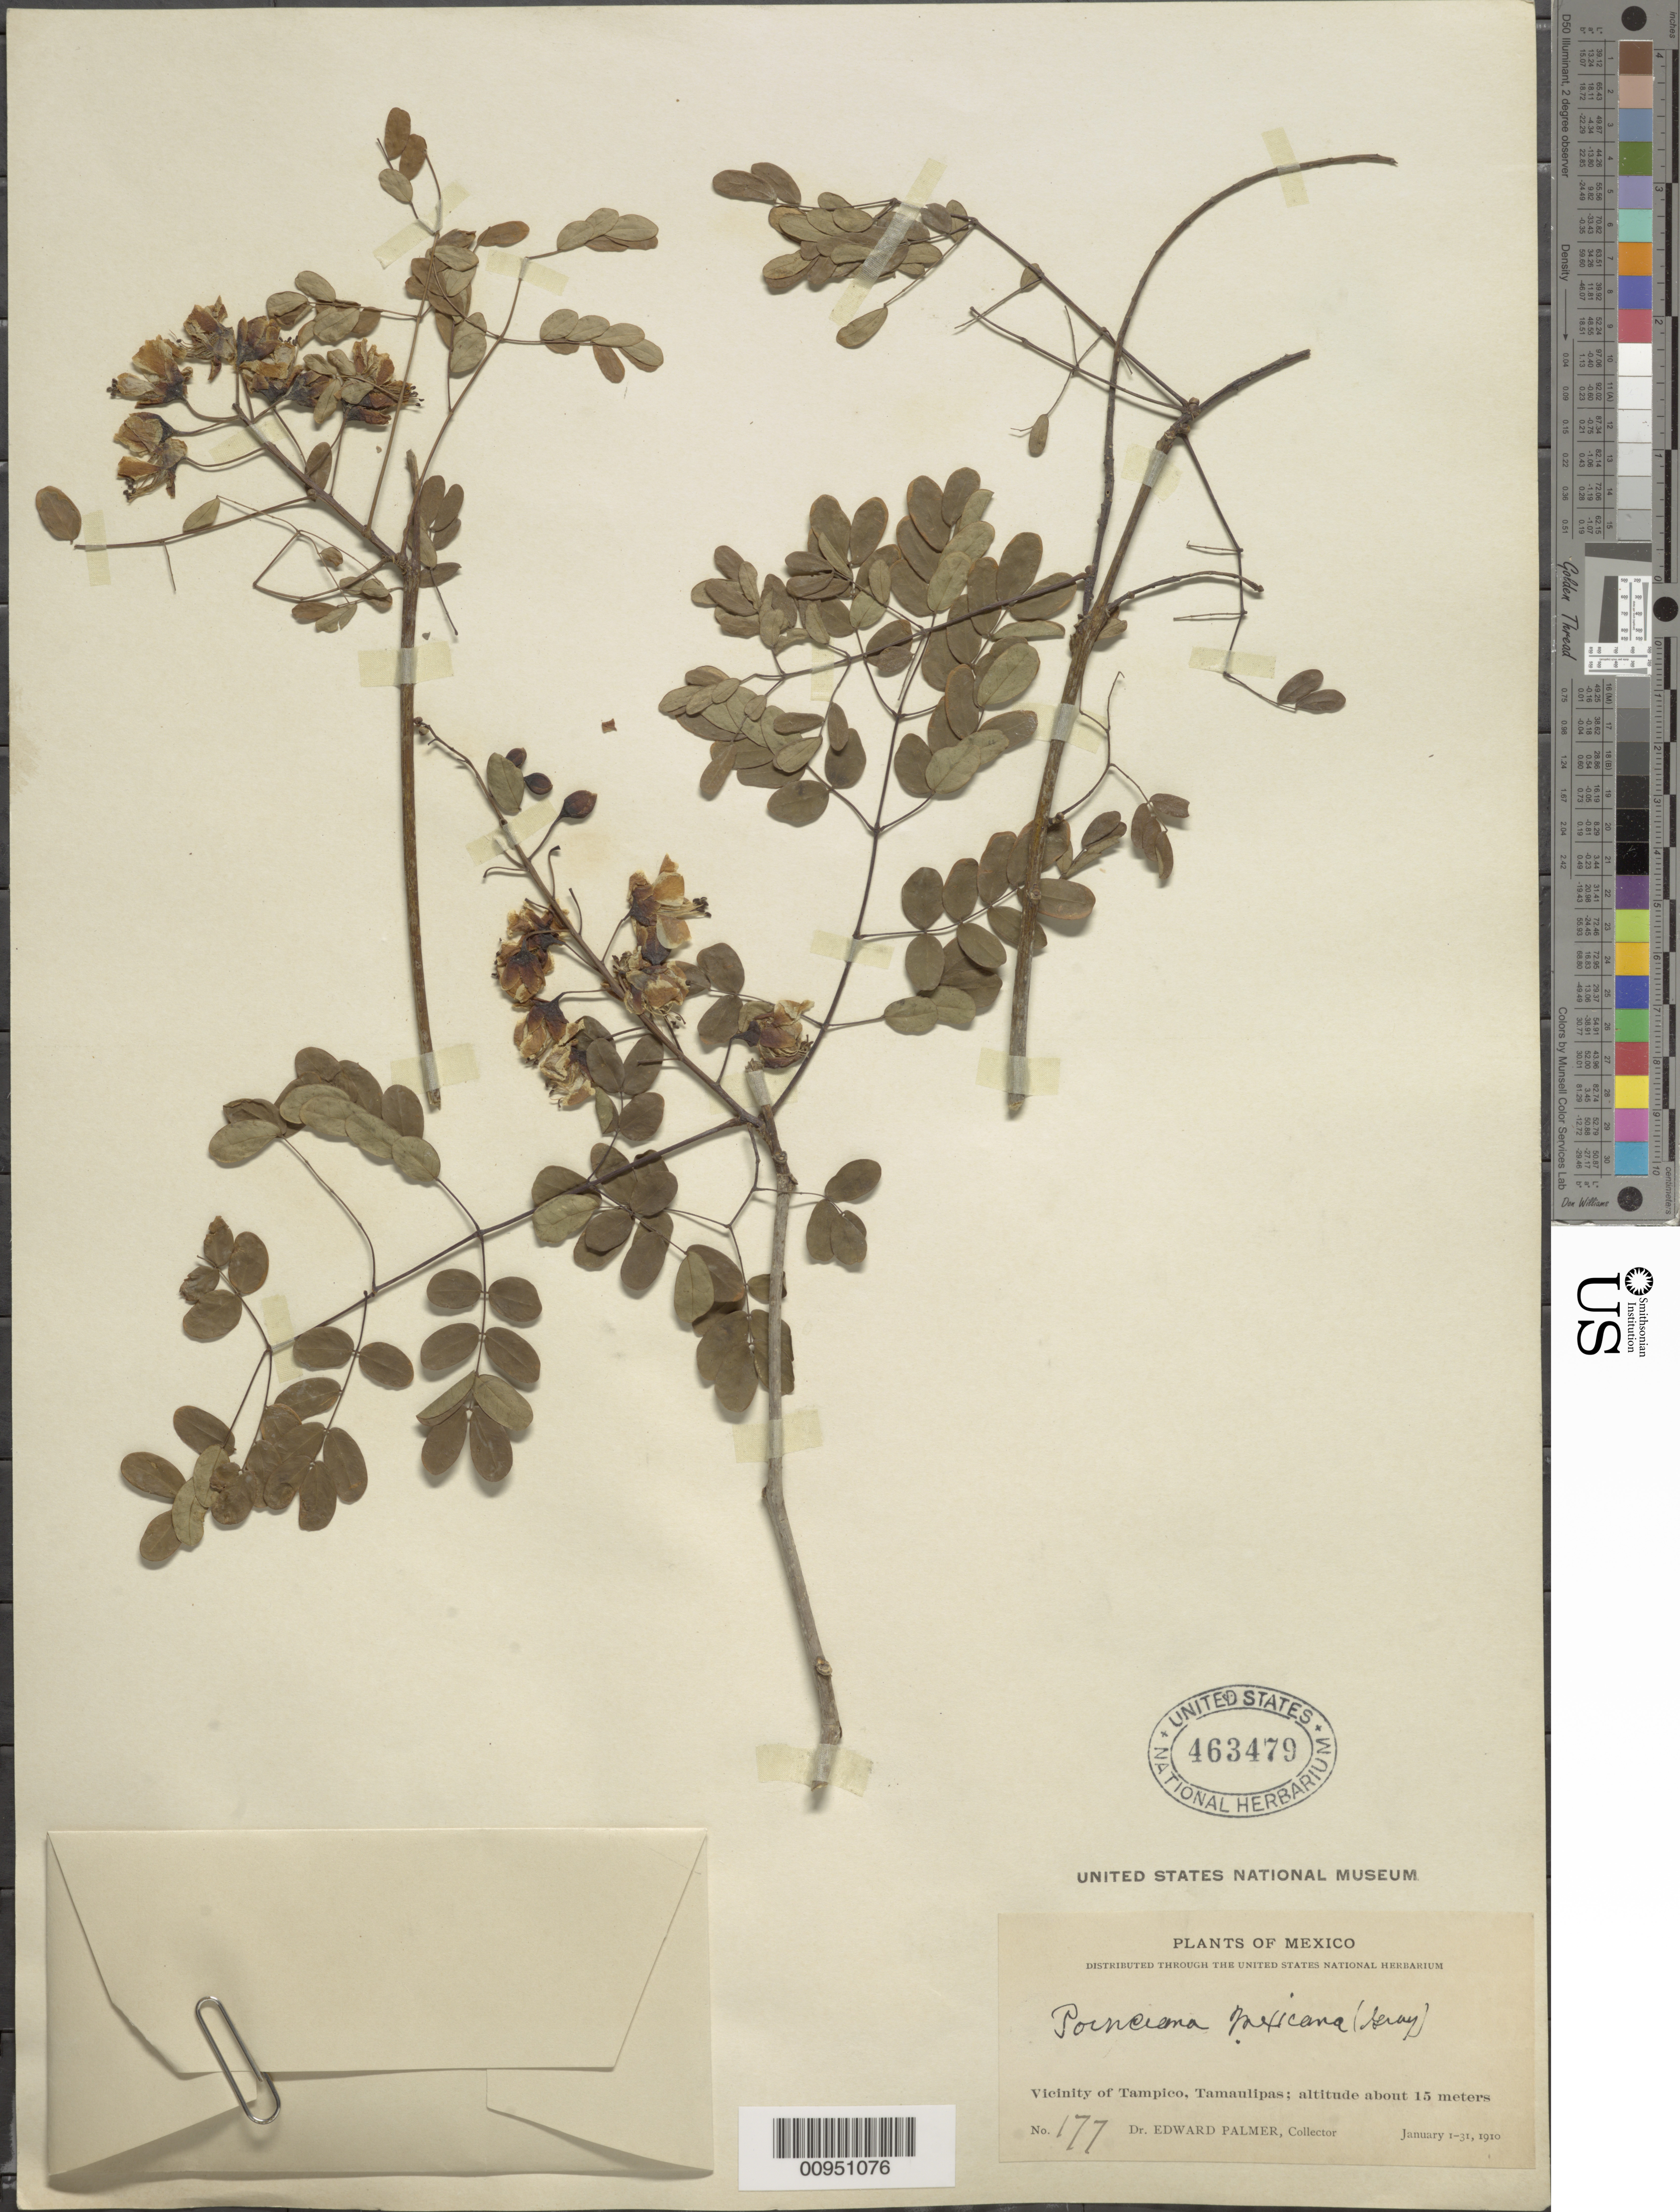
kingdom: Plantae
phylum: Tracheophyta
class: Magnoliopsida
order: Fabales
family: Fabaceae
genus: Poinciana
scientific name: Poinciana mexicana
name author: Rose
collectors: E. Palmer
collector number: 177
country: Mexico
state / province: Tamaulipas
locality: Tampico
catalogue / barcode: US 463479